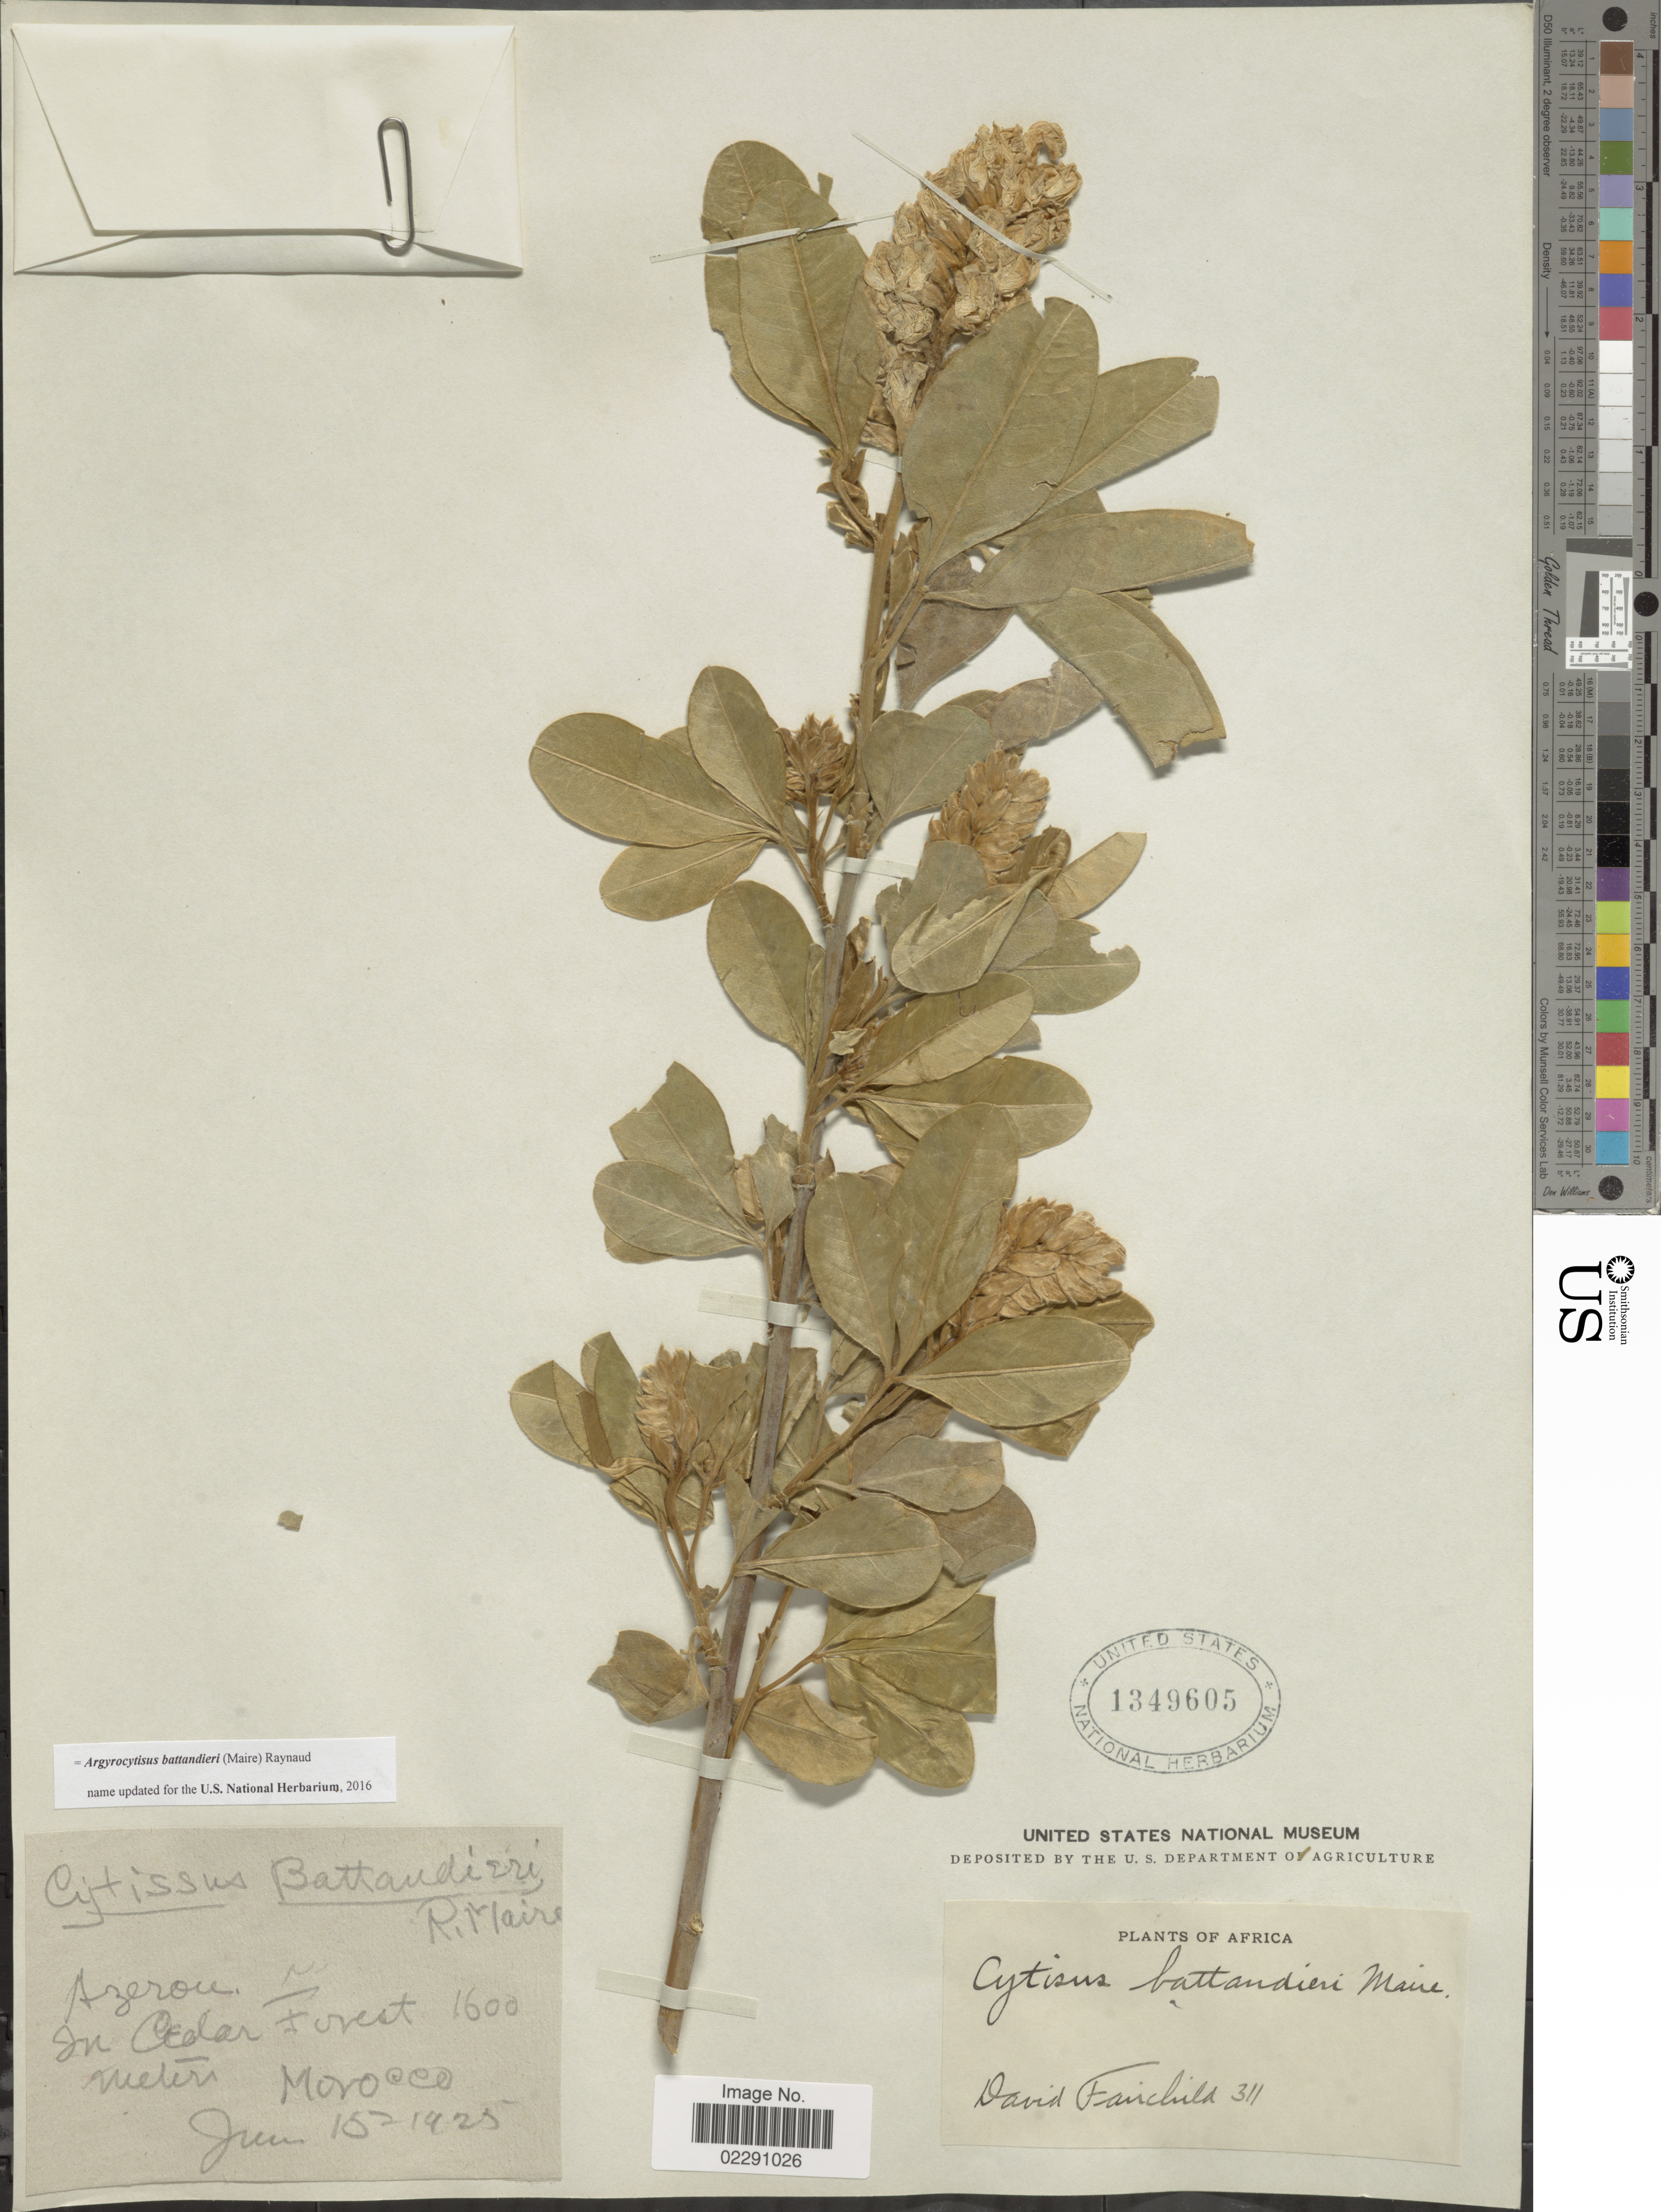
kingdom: Plantae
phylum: Tracheophyta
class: Magnoliopsida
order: Fabales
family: Fabaceae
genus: Argyrocytisus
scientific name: Argyrocytisus battandieri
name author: (Maire) Raynaud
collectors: D. Fairchild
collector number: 311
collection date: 1925-06-15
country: Morocco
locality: Azerou, Cedar Forest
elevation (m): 1600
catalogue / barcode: US 1349605